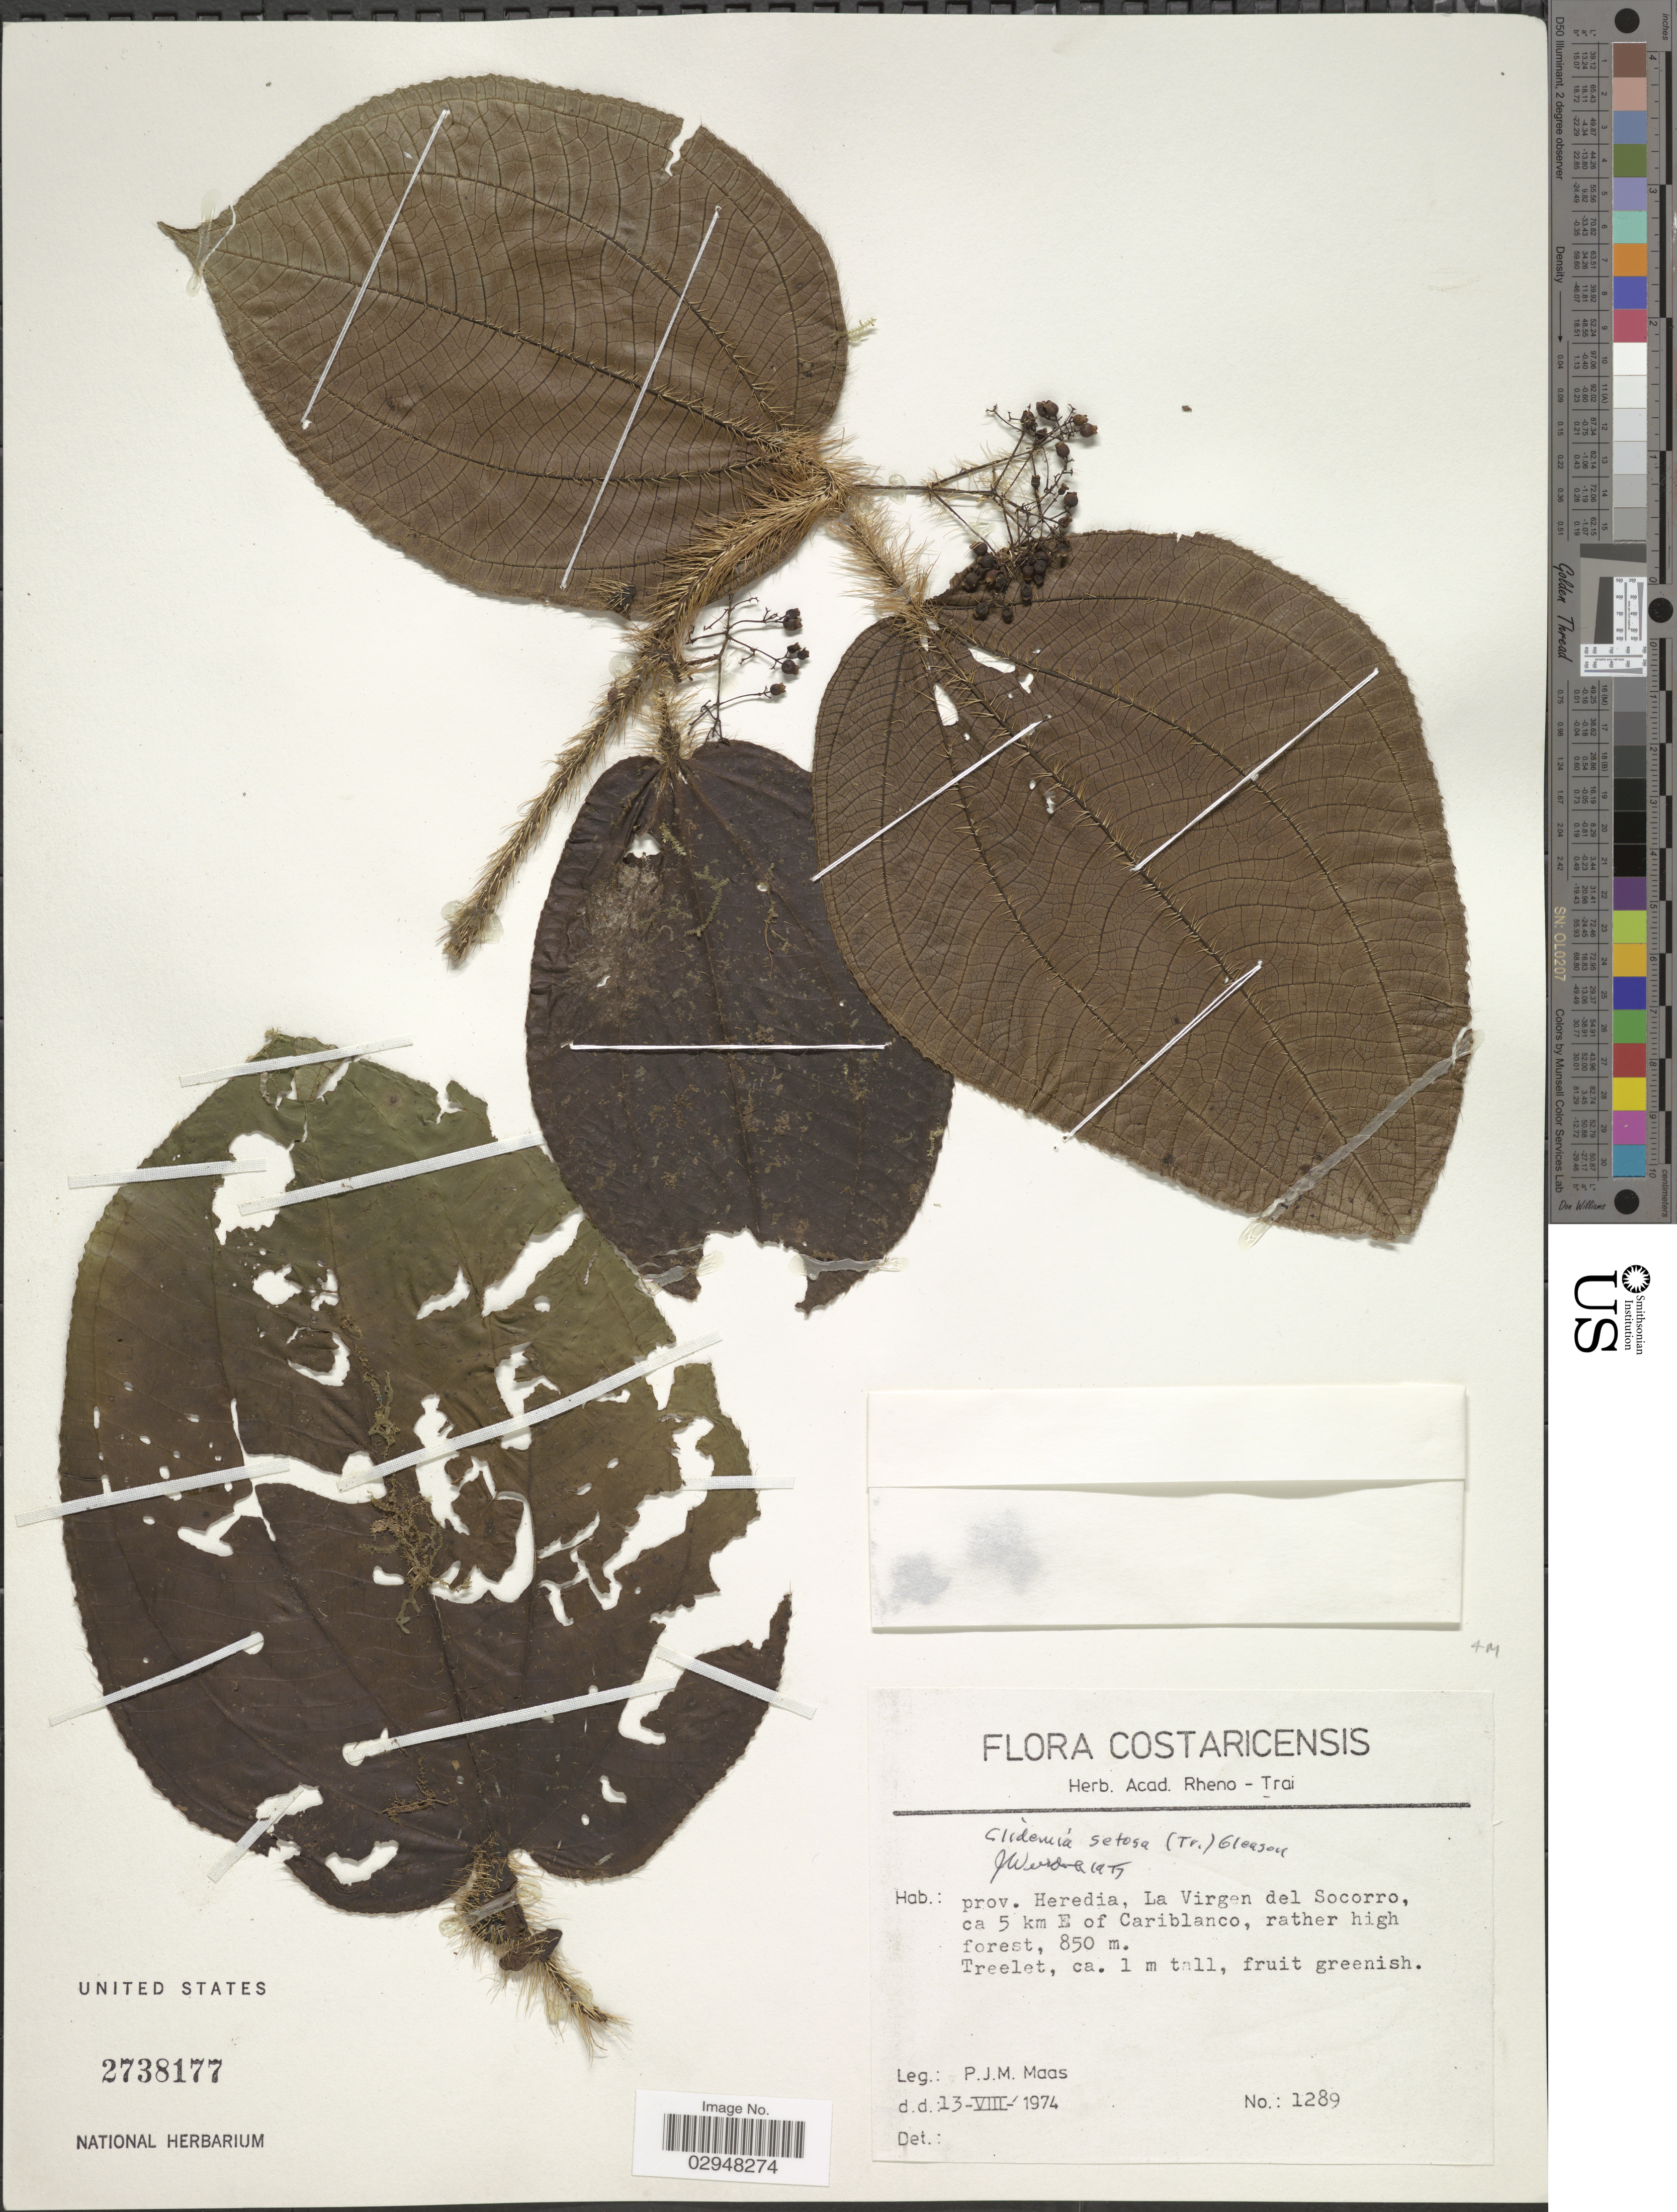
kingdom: Plantae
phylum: Tracheophyta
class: Magnoliopsida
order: Myrtales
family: Melastomataceae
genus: Clidemia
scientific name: Clidemia setosa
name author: (Triana) Gleason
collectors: P. Maas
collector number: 1289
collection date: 1974-08-13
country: Costa Rica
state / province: Heredia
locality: La Virgen del Socorro, ca 5 km E of Cariblanco.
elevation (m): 850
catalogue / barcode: US 2738177